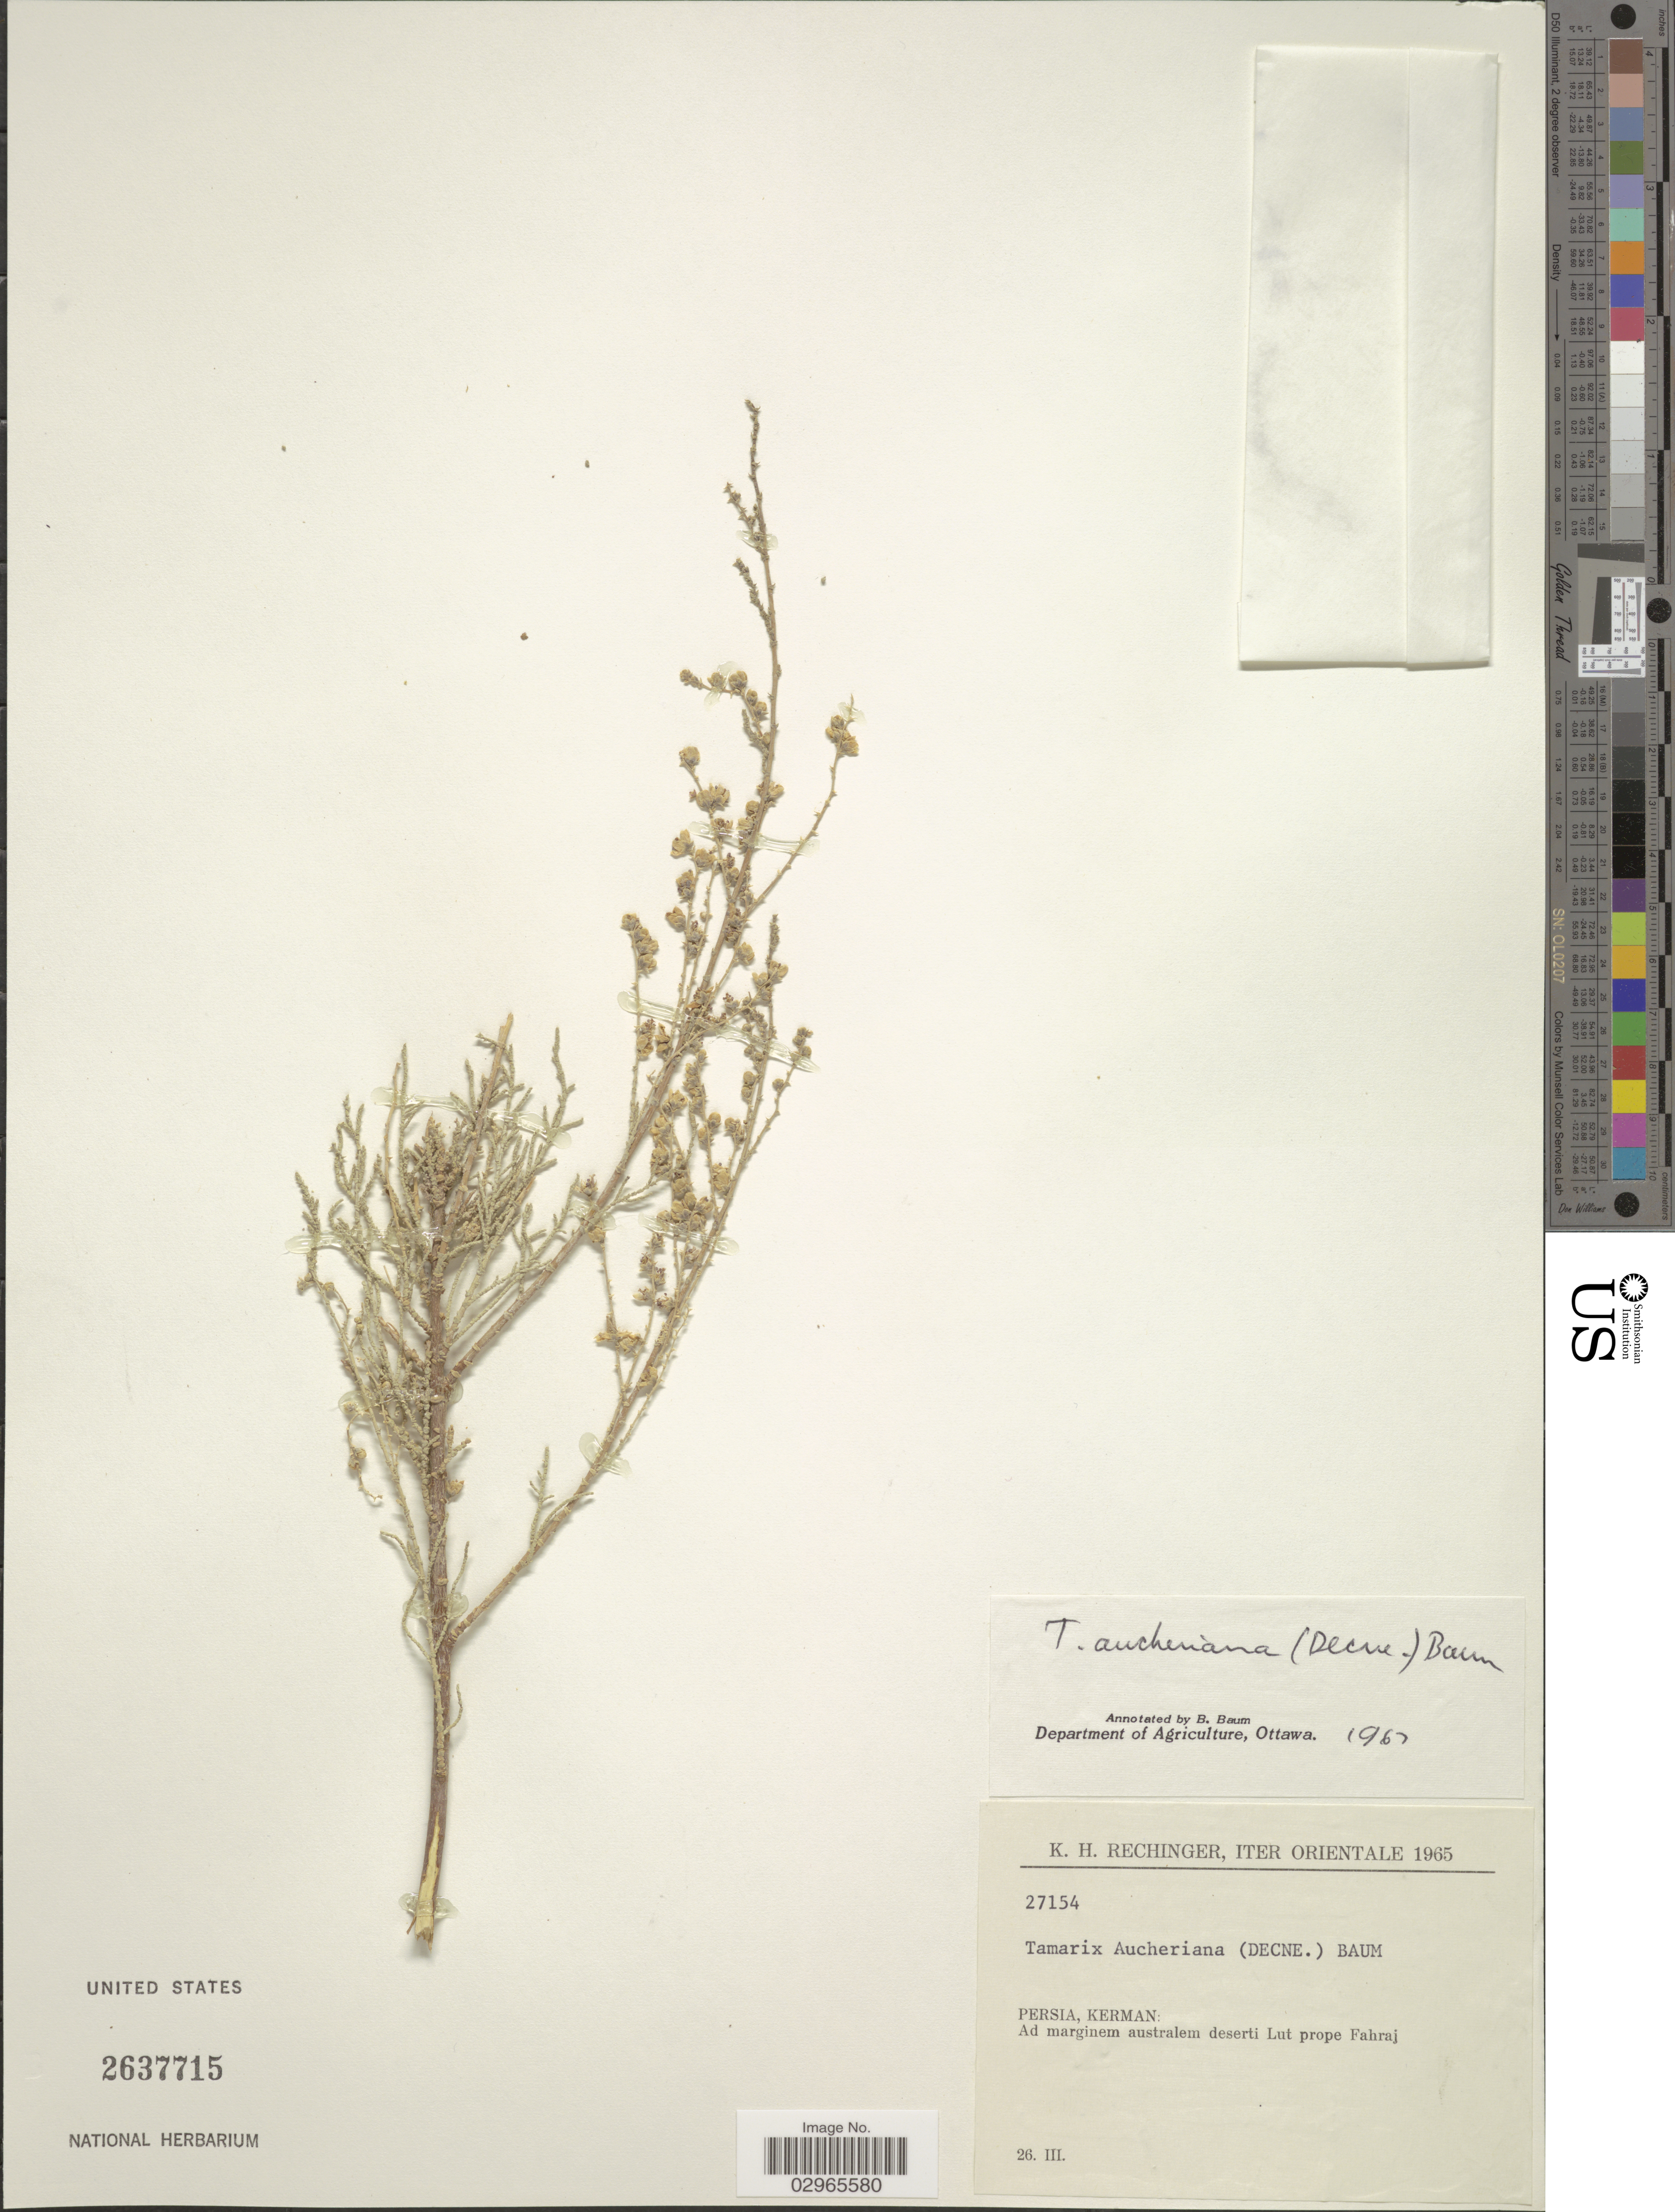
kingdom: Plantae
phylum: Tracheophyta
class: Magnoliopsida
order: Caryophyllales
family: Tamaricaceae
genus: Tamarix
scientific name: Tamarix aucheriana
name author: (Decne. ex Walp.) B.R. Baum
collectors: K. H. Rechinger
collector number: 27154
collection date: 1965-03-26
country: Iran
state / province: Kerman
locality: Iter Orientale. Persia, Kerman: Ad marginem australem deserti Lut prope Fahraj.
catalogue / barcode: US 2637715